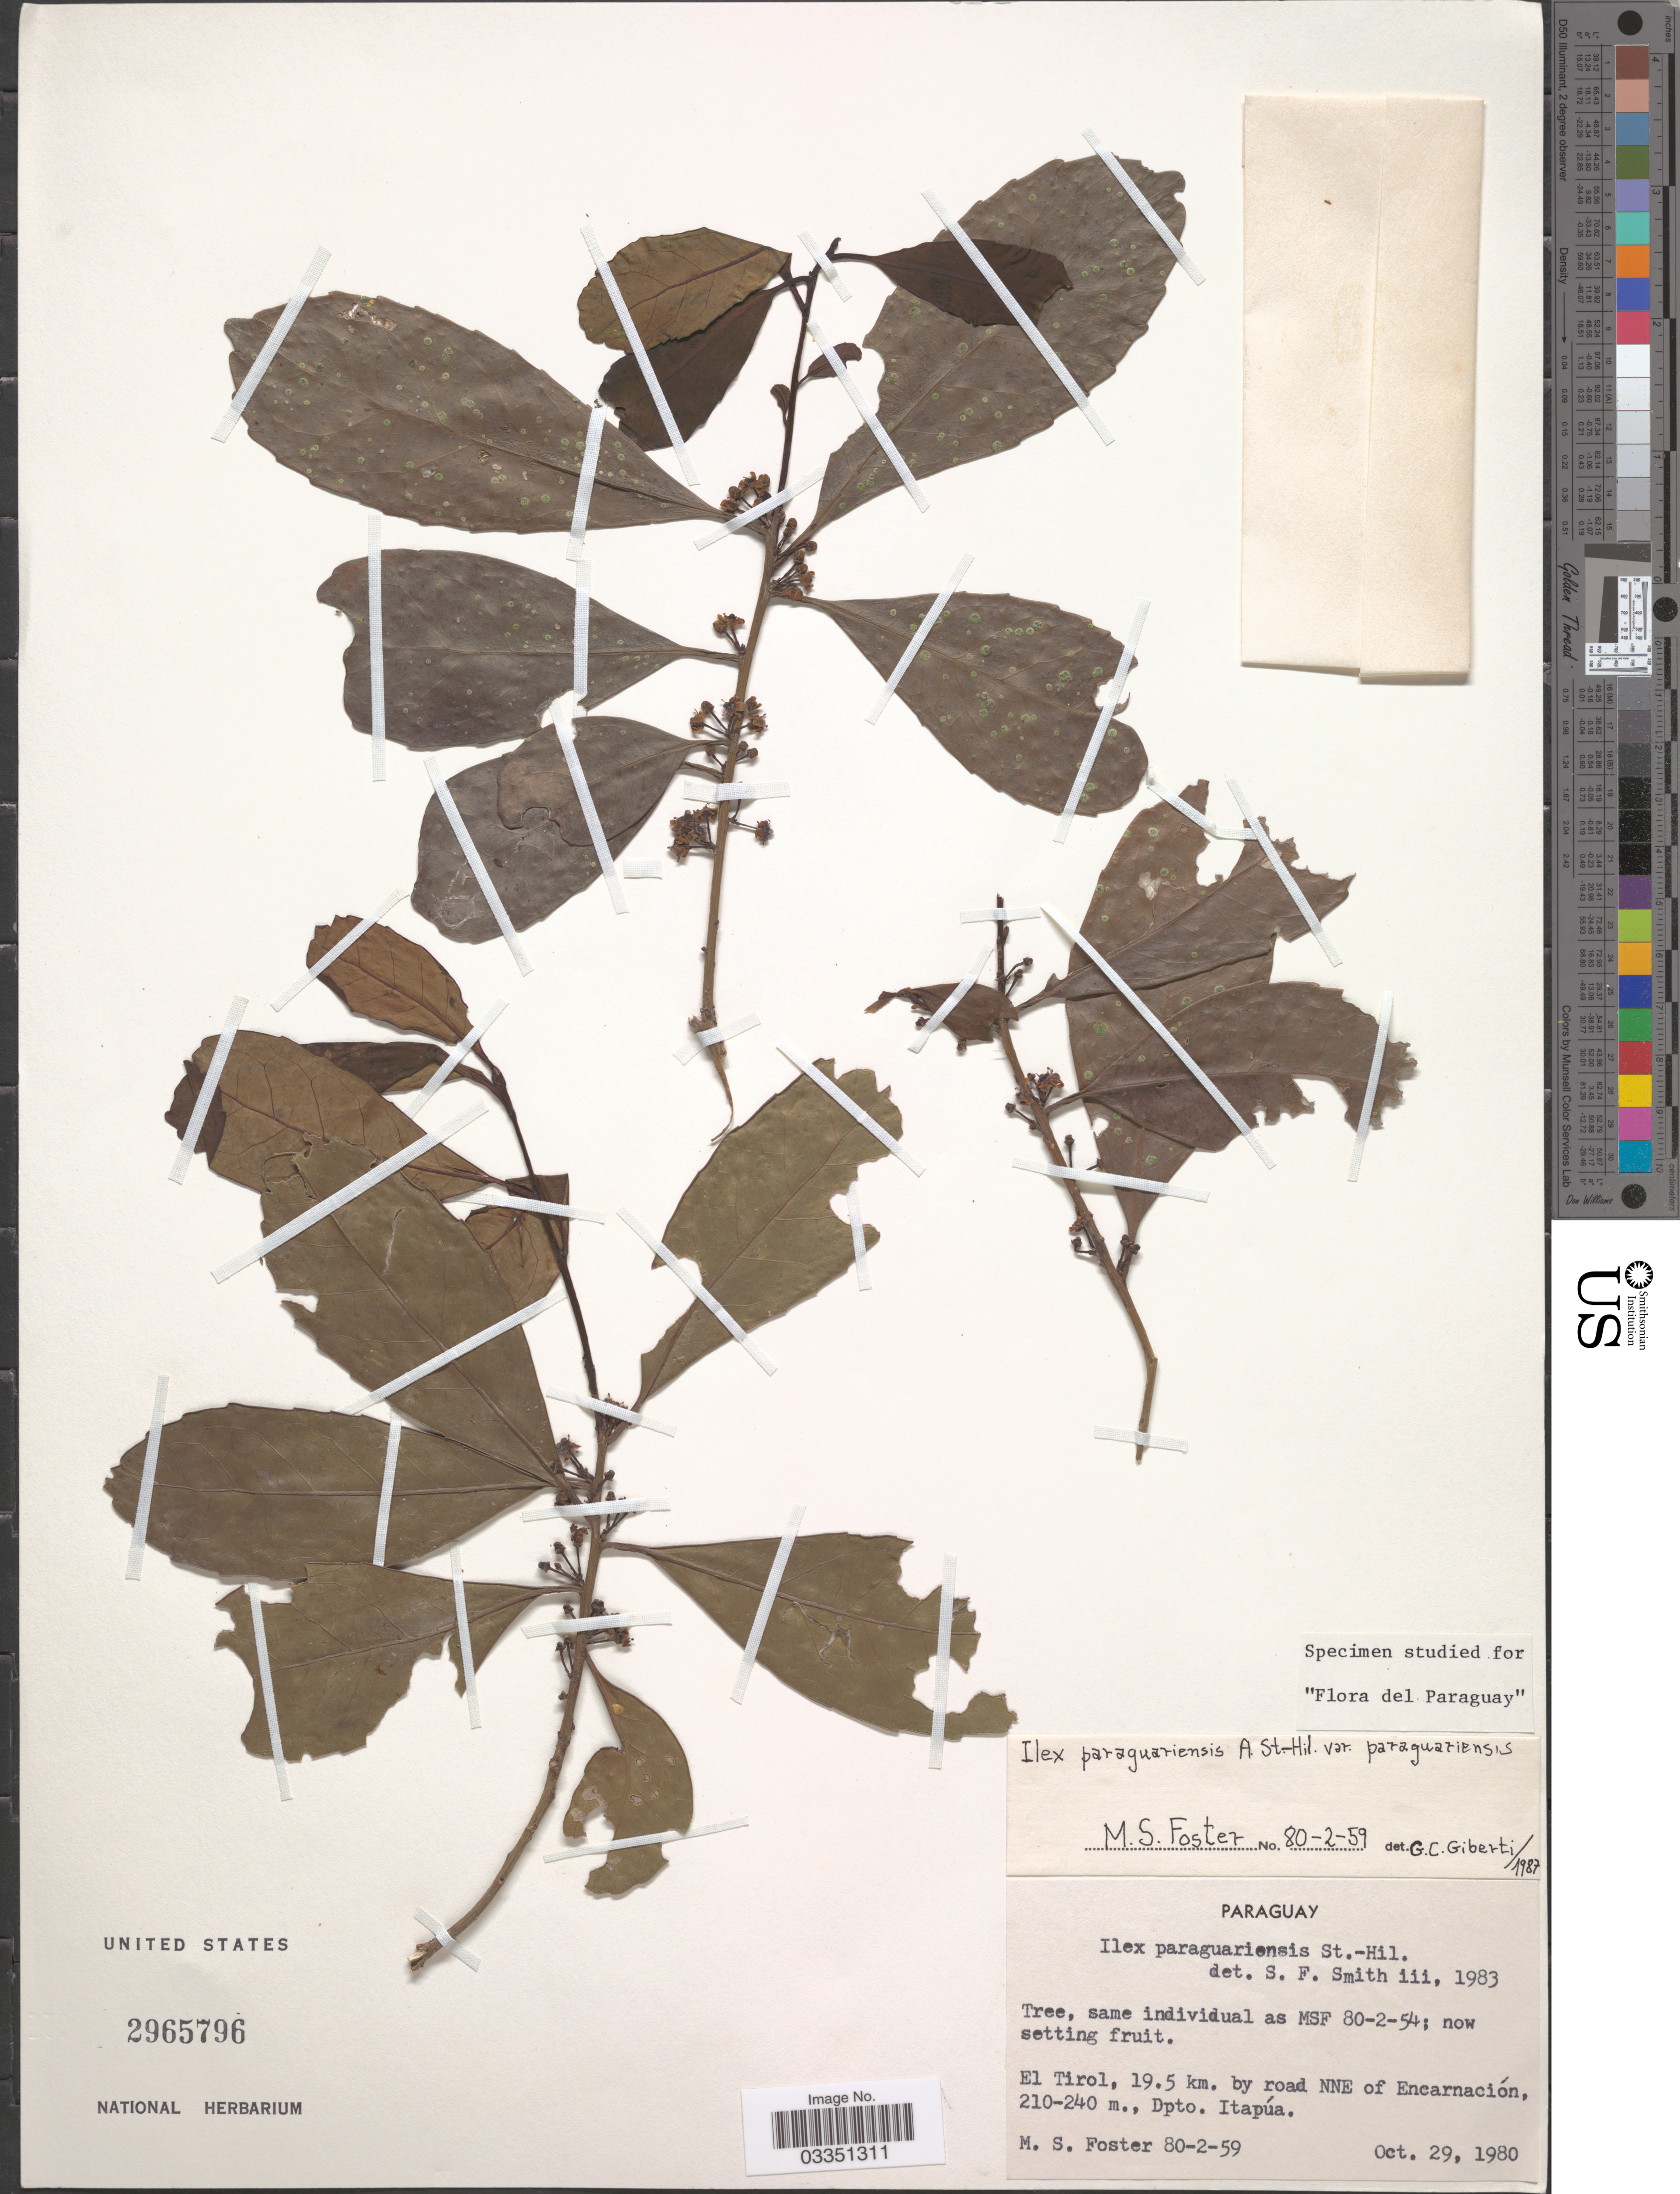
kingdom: Plantae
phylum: Tracheophyta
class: Magnoliopsida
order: Aquifoliales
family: Aquifoliaceae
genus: Ilex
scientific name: Ilex paraguariensis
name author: A. St.-Hil.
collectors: M. Foster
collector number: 80-2-59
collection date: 1980-10-29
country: Paraguay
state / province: Itapua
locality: El Tirol, 19.5 km. by road NNE of Encarnación. Dpto. Itapúa.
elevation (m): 210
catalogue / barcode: US 2965796